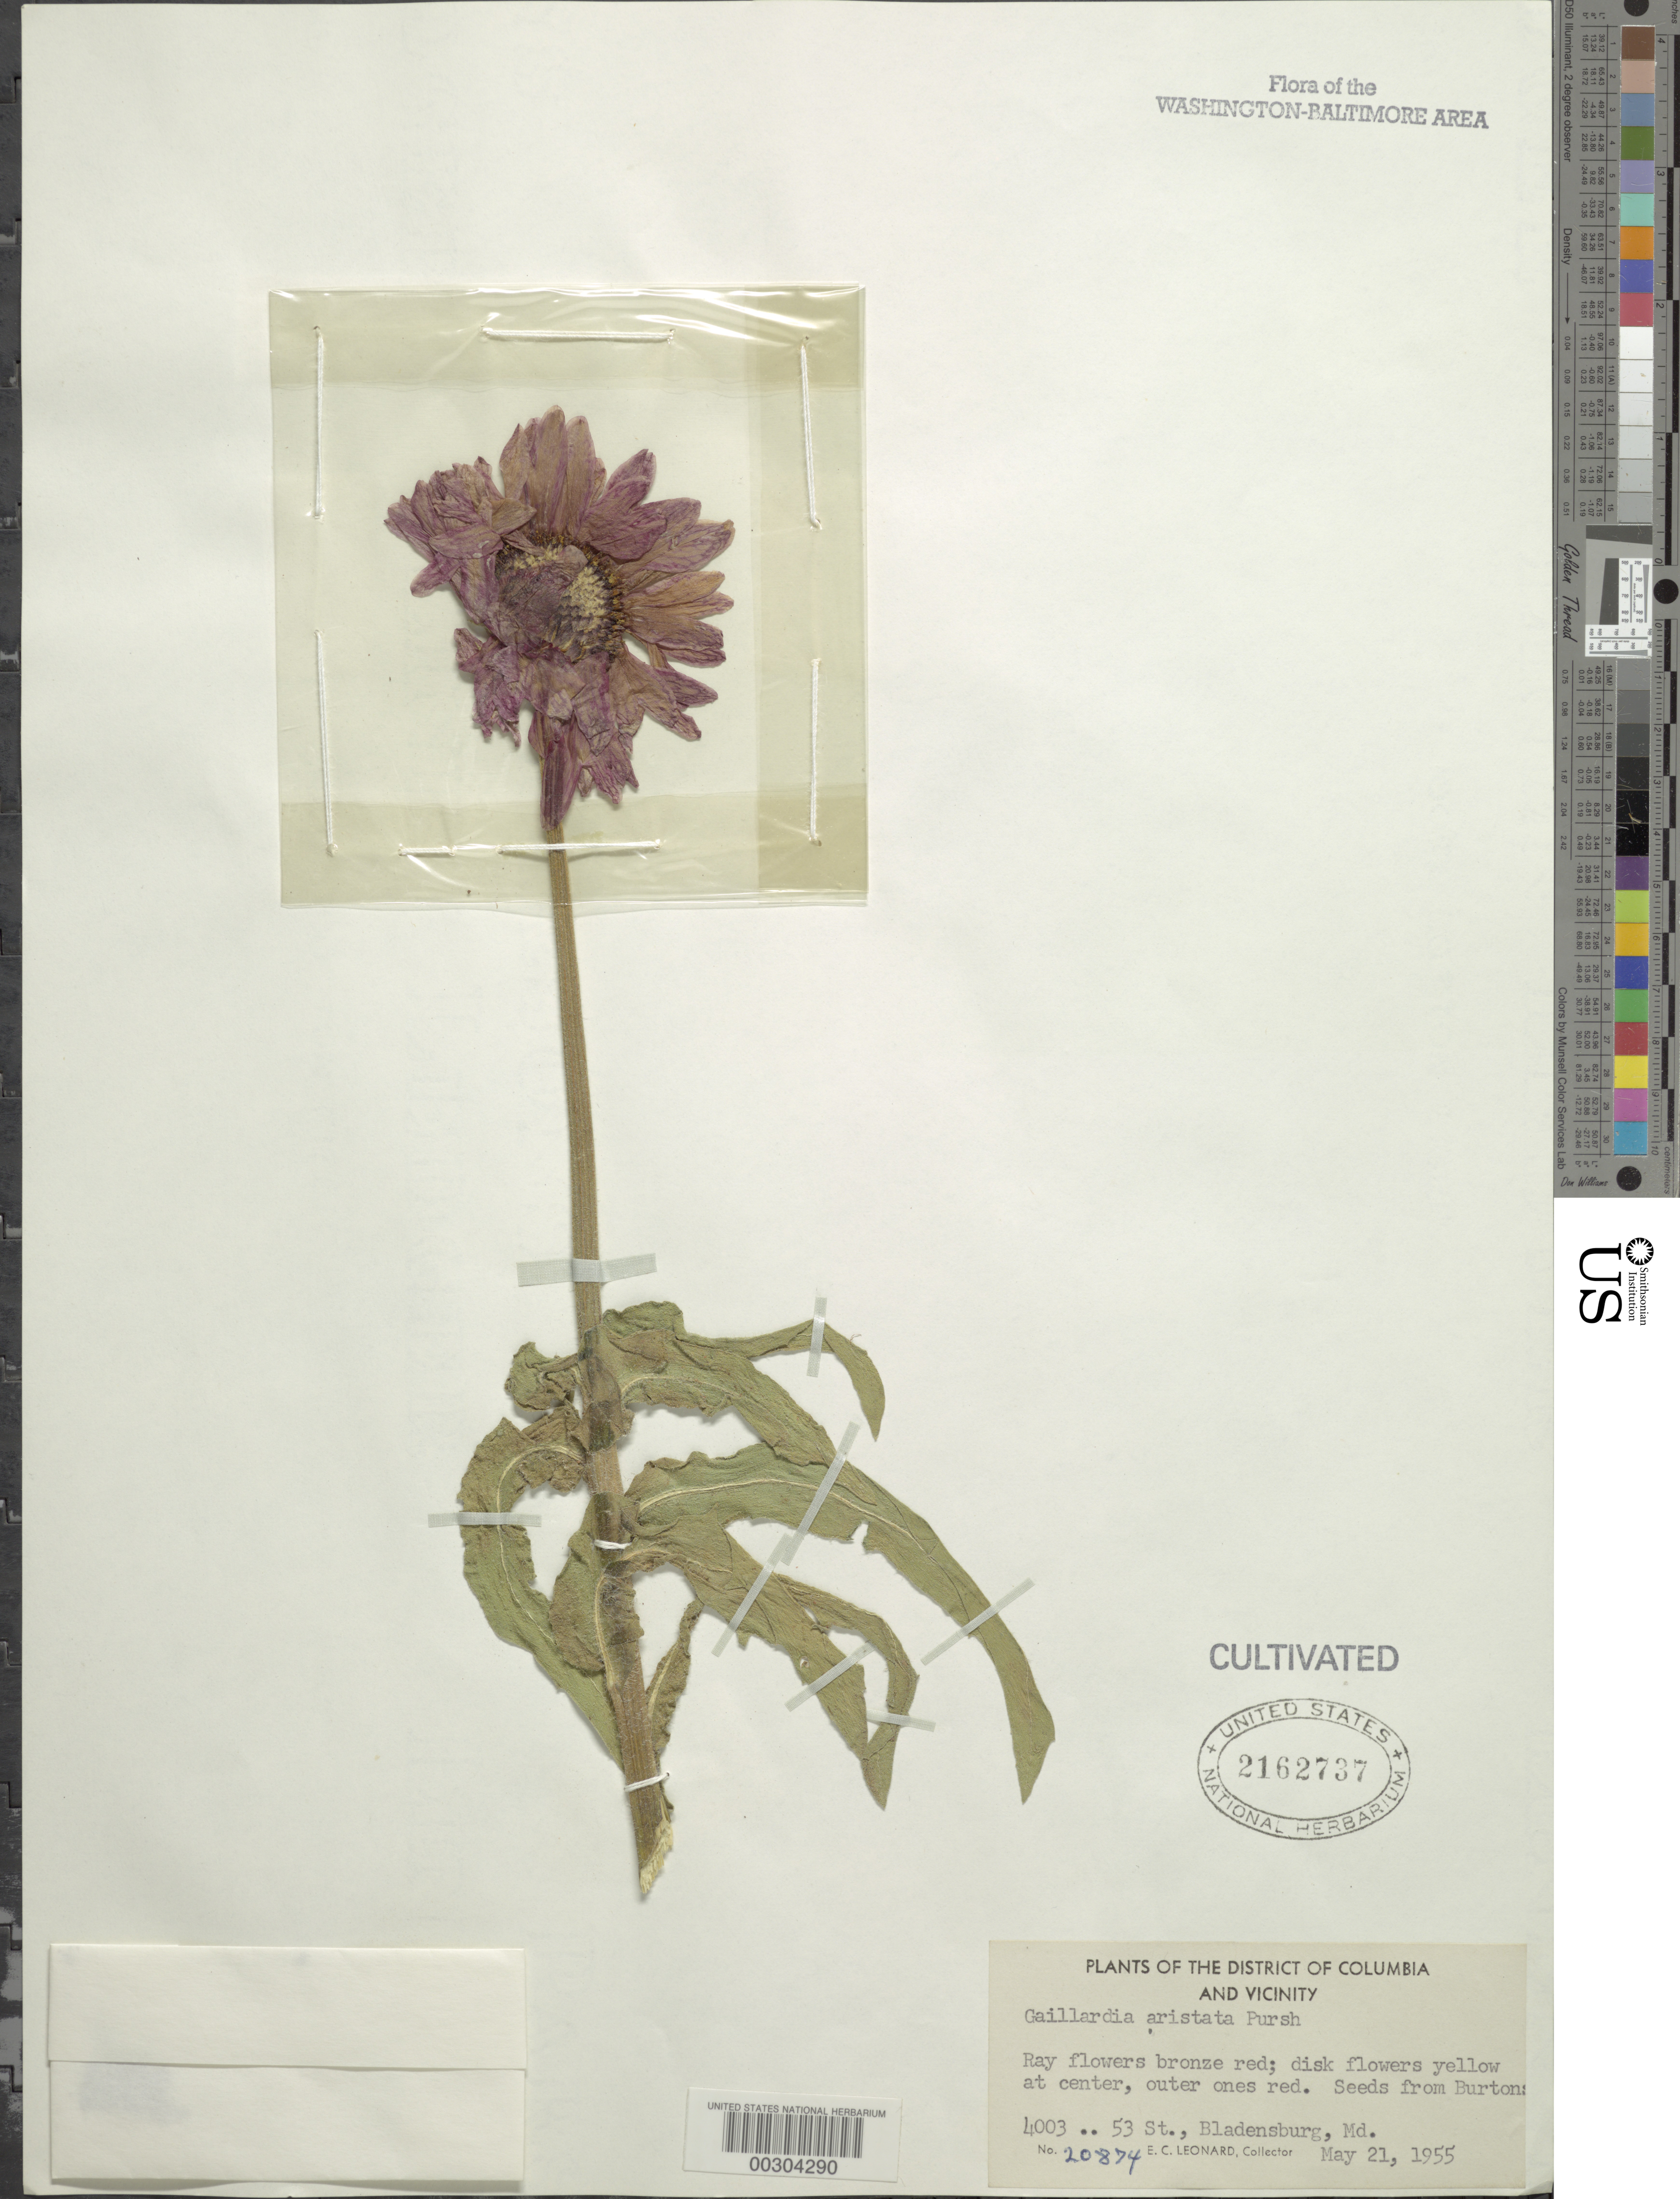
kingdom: Plantae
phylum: Tracheophyta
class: Magnoliopsida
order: Asterales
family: Asteraceae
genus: Gaillardia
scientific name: Gaillardia aristata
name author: Pursh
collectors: E. C. Leonard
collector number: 20874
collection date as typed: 21 May 1955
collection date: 1955-05-21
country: United States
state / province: Maryland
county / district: Prince George's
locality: Bladensburg, 4003 53 St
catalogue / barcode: US 2162737